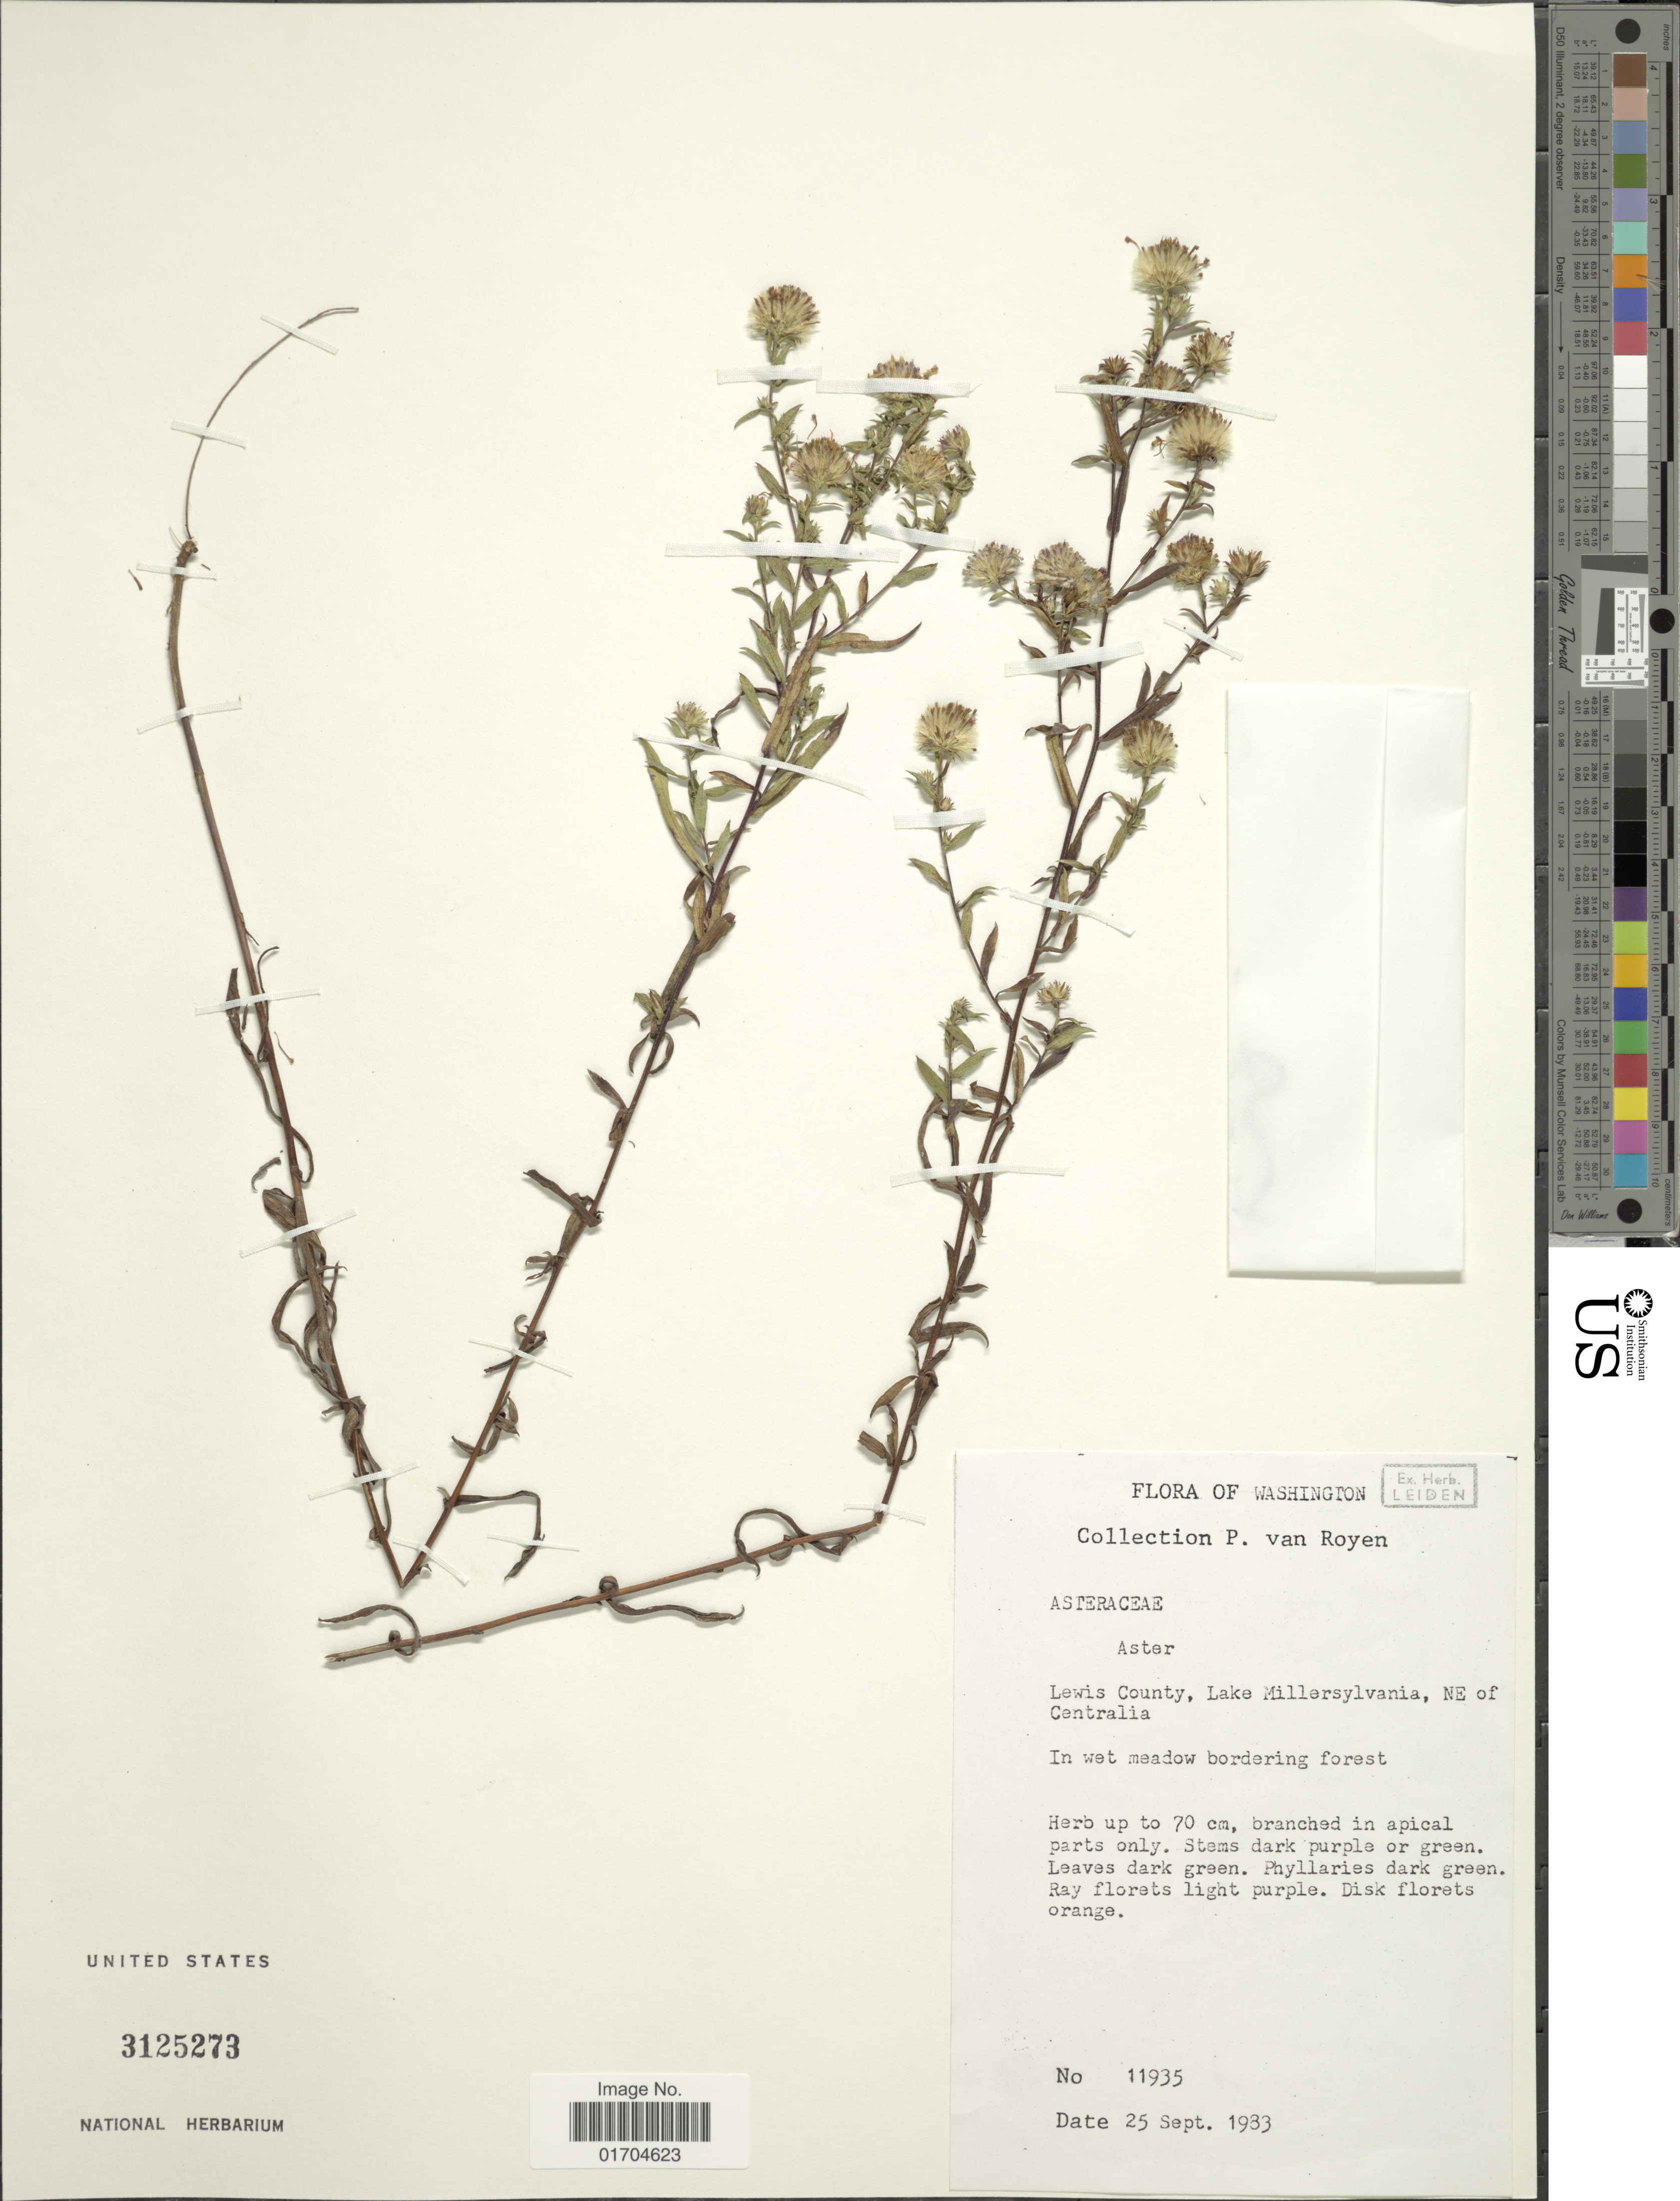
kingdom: Plantae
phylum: Tracheophyta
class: Magnoliopsida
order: Asterales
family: Asteraceae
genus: Symphyotrichum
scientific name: Symphyotrichum sp.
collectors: P. van Royen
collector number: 11935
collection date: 1983-09-25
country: United States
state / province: Washington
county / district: Lewis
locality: Lewis County, Lake Millersylvania, NE of Centralia.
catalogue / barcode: US 3125273